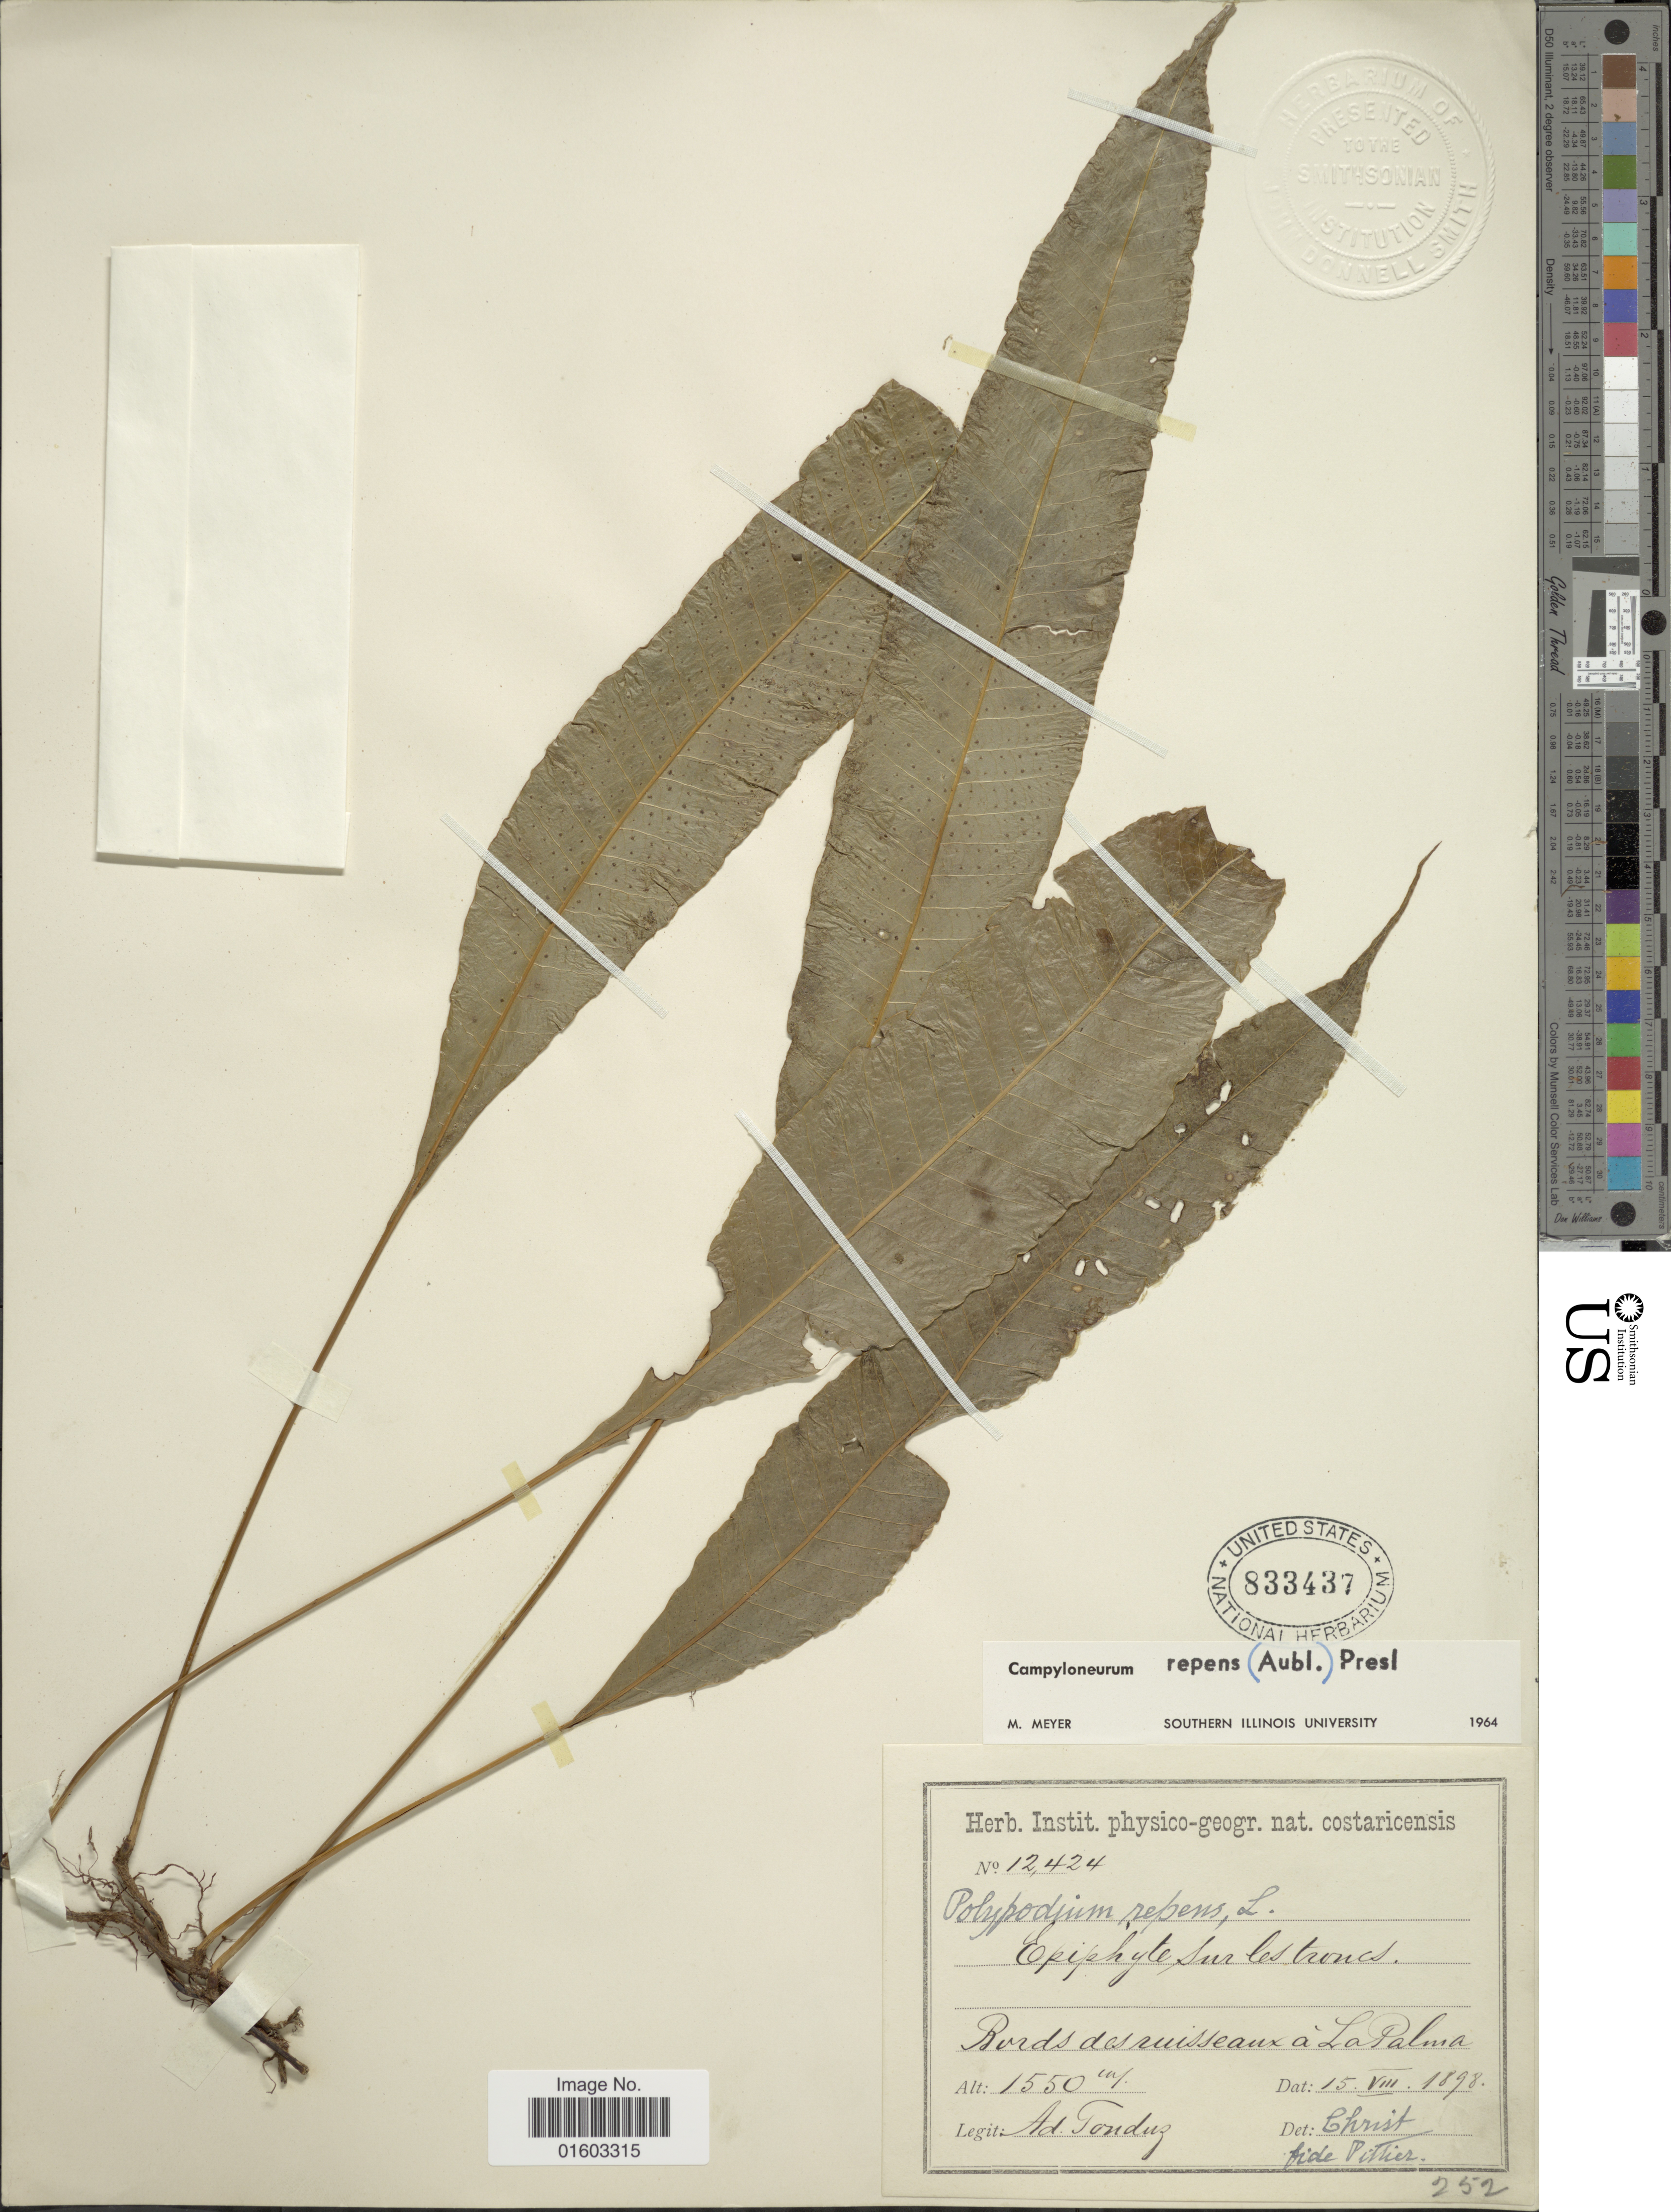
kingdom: Plantae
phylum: Tracheophyta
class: Polypodiopsida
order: Polypodiales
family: Polypodiaceae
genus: Campyloneurum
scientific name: Campyloneurum wercklei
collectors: A. Tonduz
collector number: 12424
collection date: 1898-08-15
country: Costa Rica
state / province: San José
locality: Bords des ruisseaux a La Palma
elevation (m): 1550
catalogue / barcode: US 833437